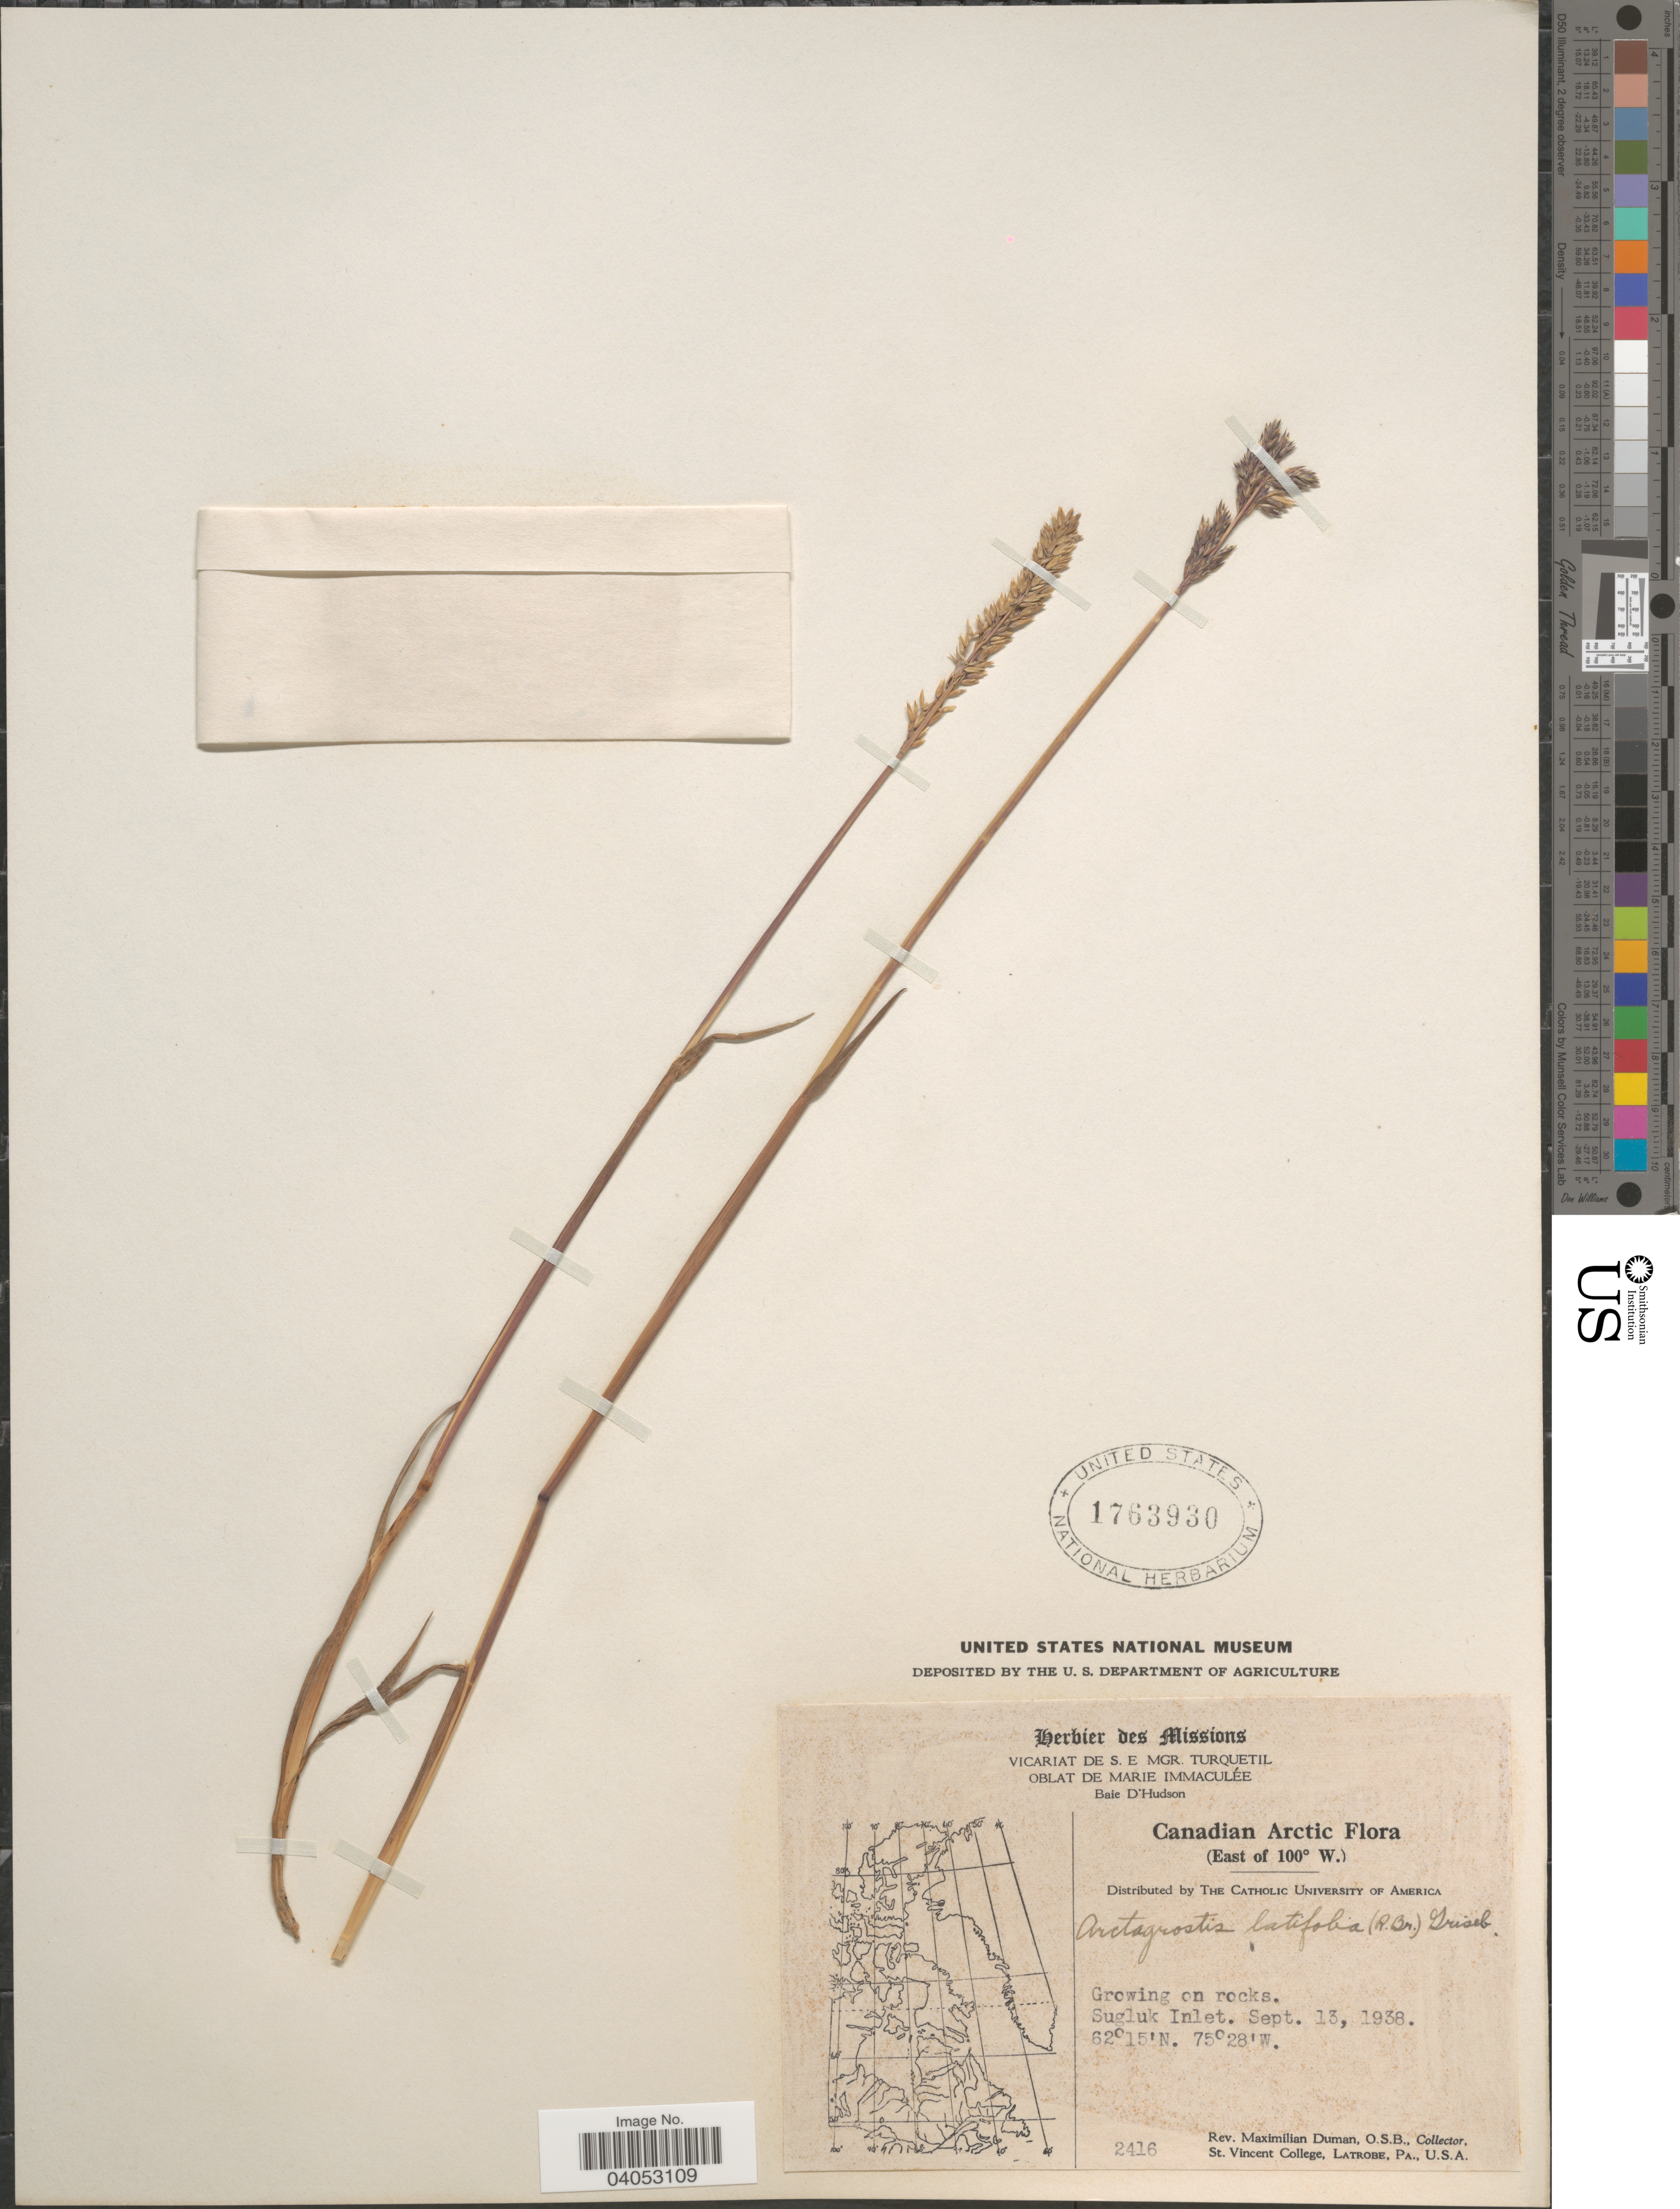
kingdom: Plantae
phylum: Tracheophyta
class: Liliopsida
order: Poales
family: Poaceae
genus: Arctagrostis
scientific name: Arctagrostis latifolia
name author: (R. Br.) Griseb.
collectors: M. Duman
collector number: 2416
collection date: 1938-09-13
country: Canada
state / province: Quebec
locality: Canadian Arctic (East of 100º W.). Sugluk Inlet.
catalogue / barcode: US 1763930